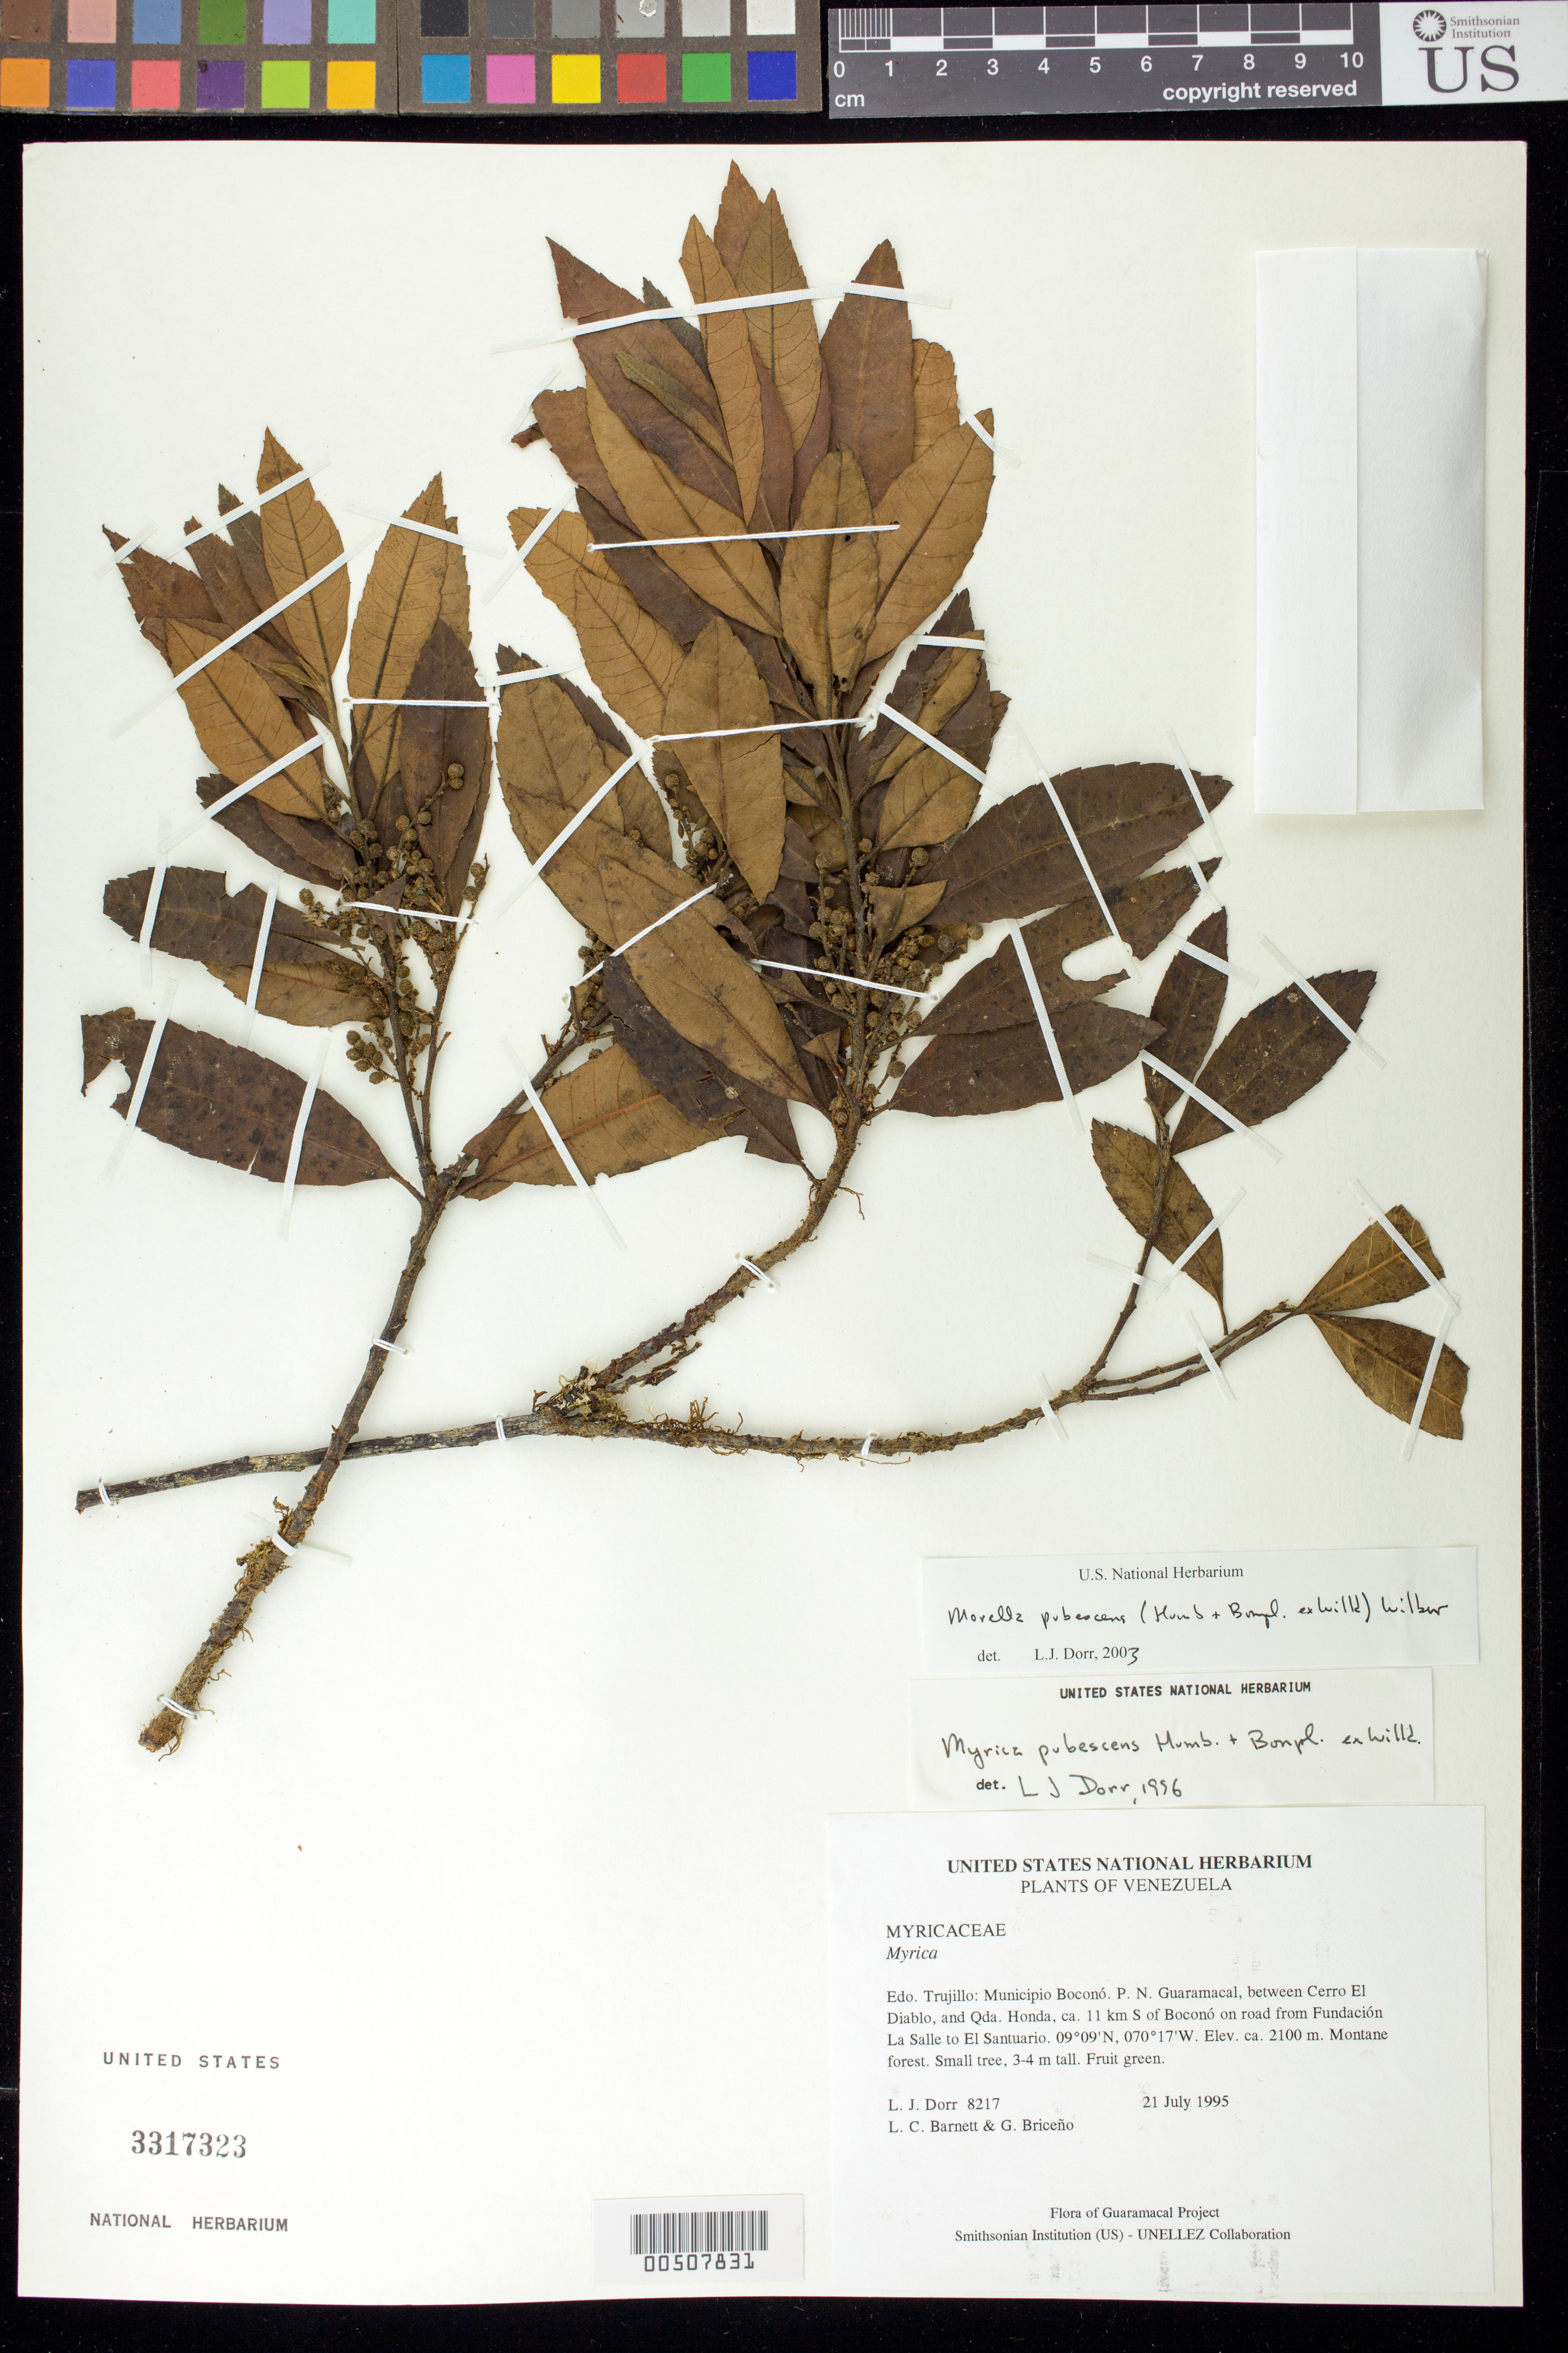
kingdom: Plantae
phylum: Tracheophyta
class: Magnoliopsida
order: Fagales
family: Myricaceae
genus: Myrica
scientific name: Myrica pubescens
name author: Humb. & Bonpl. ex Willd.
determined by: Dorr, L. J., (BOT), Smithsonian Institution - National Museum of Natural History (UNITED STATES)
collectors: L. J. Dorr, L. C. Barnett & G. Briceño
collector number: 8217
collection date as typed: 21 Jul 1995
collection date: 1995-07-21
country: Venezuela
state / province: Trujillo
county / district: Boconó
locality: Parque Nacional Guaramacal, between Cerro El Diablo, and Qda. Honda, ca. 11 km S of Boconó on road from Fundación La Salle to El Santuario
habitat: Montane forest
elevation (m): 2100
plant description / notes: PORT, US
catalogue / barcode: US 3317323